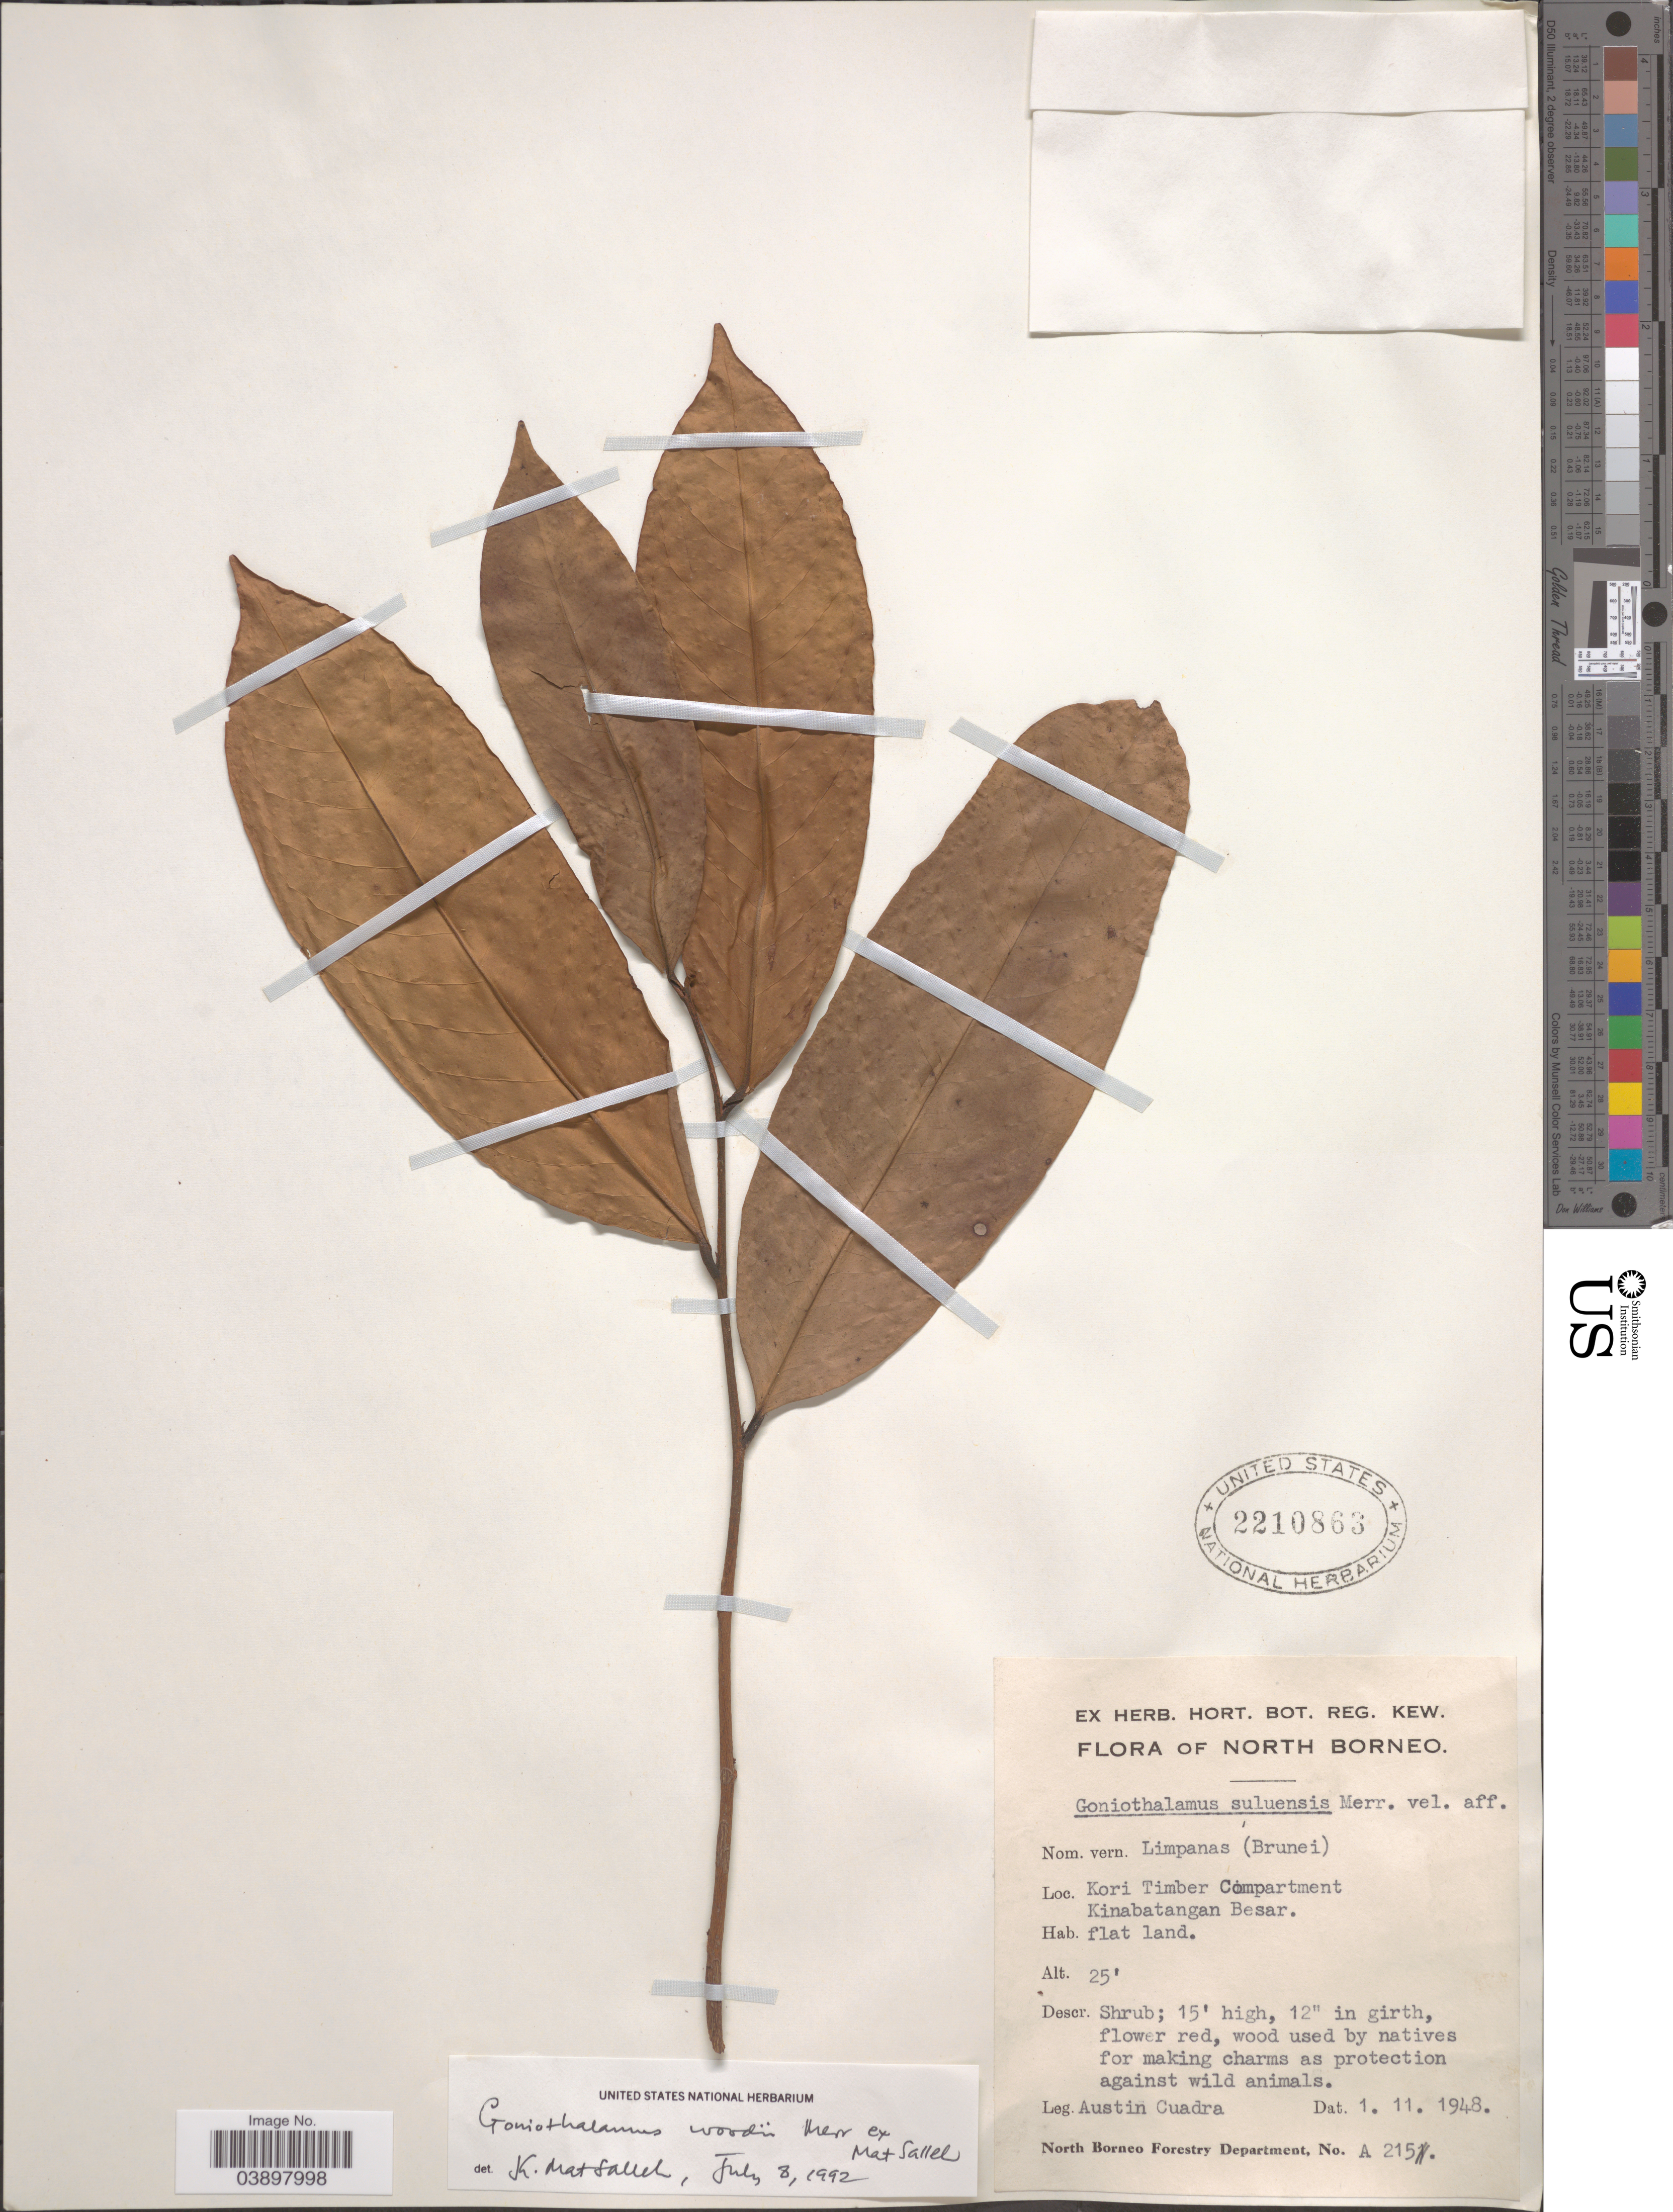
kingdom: Plantae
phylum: Tracheophyta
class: Magnoliopsida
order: Magnoliales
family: Annonaceae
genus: Goniothalamus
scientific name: Goniothalamus woodii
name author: Merr. ex Mat-Salleh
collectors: A. Cuadra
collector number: A215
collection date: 1948-11-01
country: Malaysia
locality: North Borneo. Kori Timber Compartment Kinabatangan Besar.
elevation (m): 8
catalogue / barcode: US 2210863